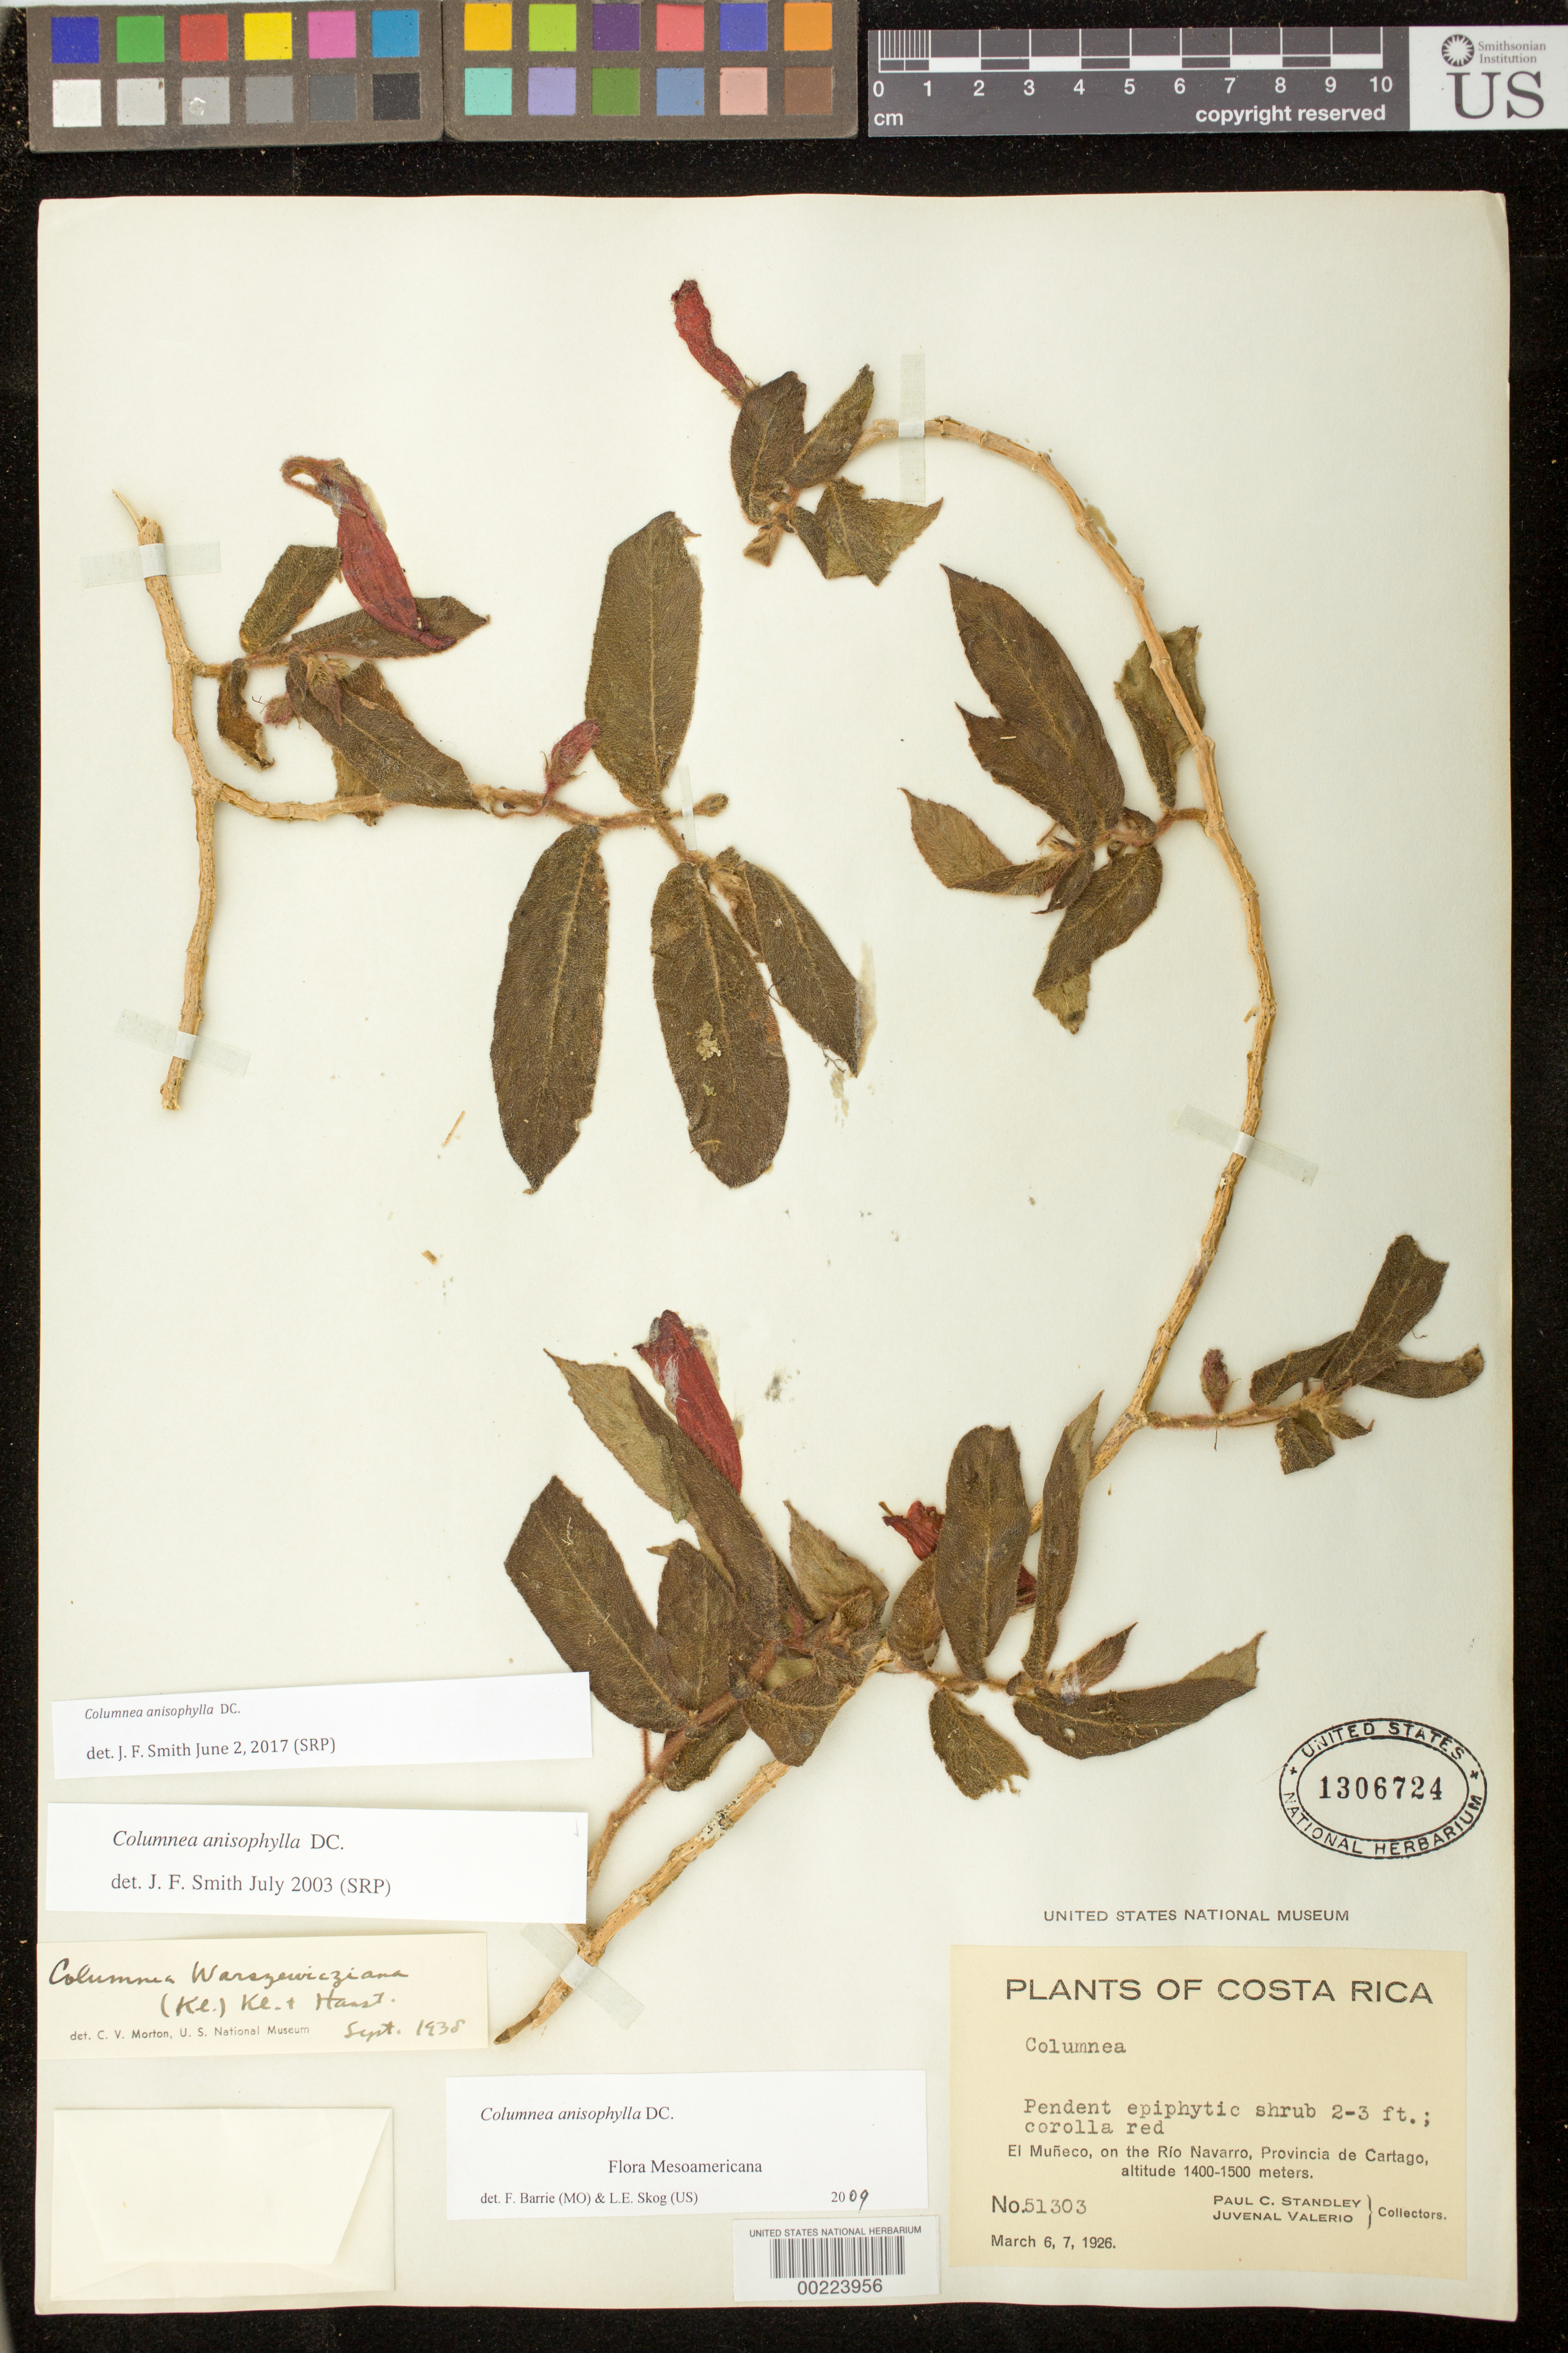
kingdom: Plantae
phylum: Tracheophyta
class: Magnoliopsida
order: Lamiales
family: Gesneriaceae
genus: Columnea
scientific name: Columnea anisophylla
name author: DC.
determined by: Smith, J. F.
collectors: P. C. Standley & J. Valerio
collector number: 51303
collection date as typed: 6-7 Mar 1926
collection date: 1926-03-06/1926-03-07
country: Costa Rica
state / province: Cartago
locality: El Muneco, on the Rio Navarro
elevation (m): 1400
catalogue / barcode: US 1306724